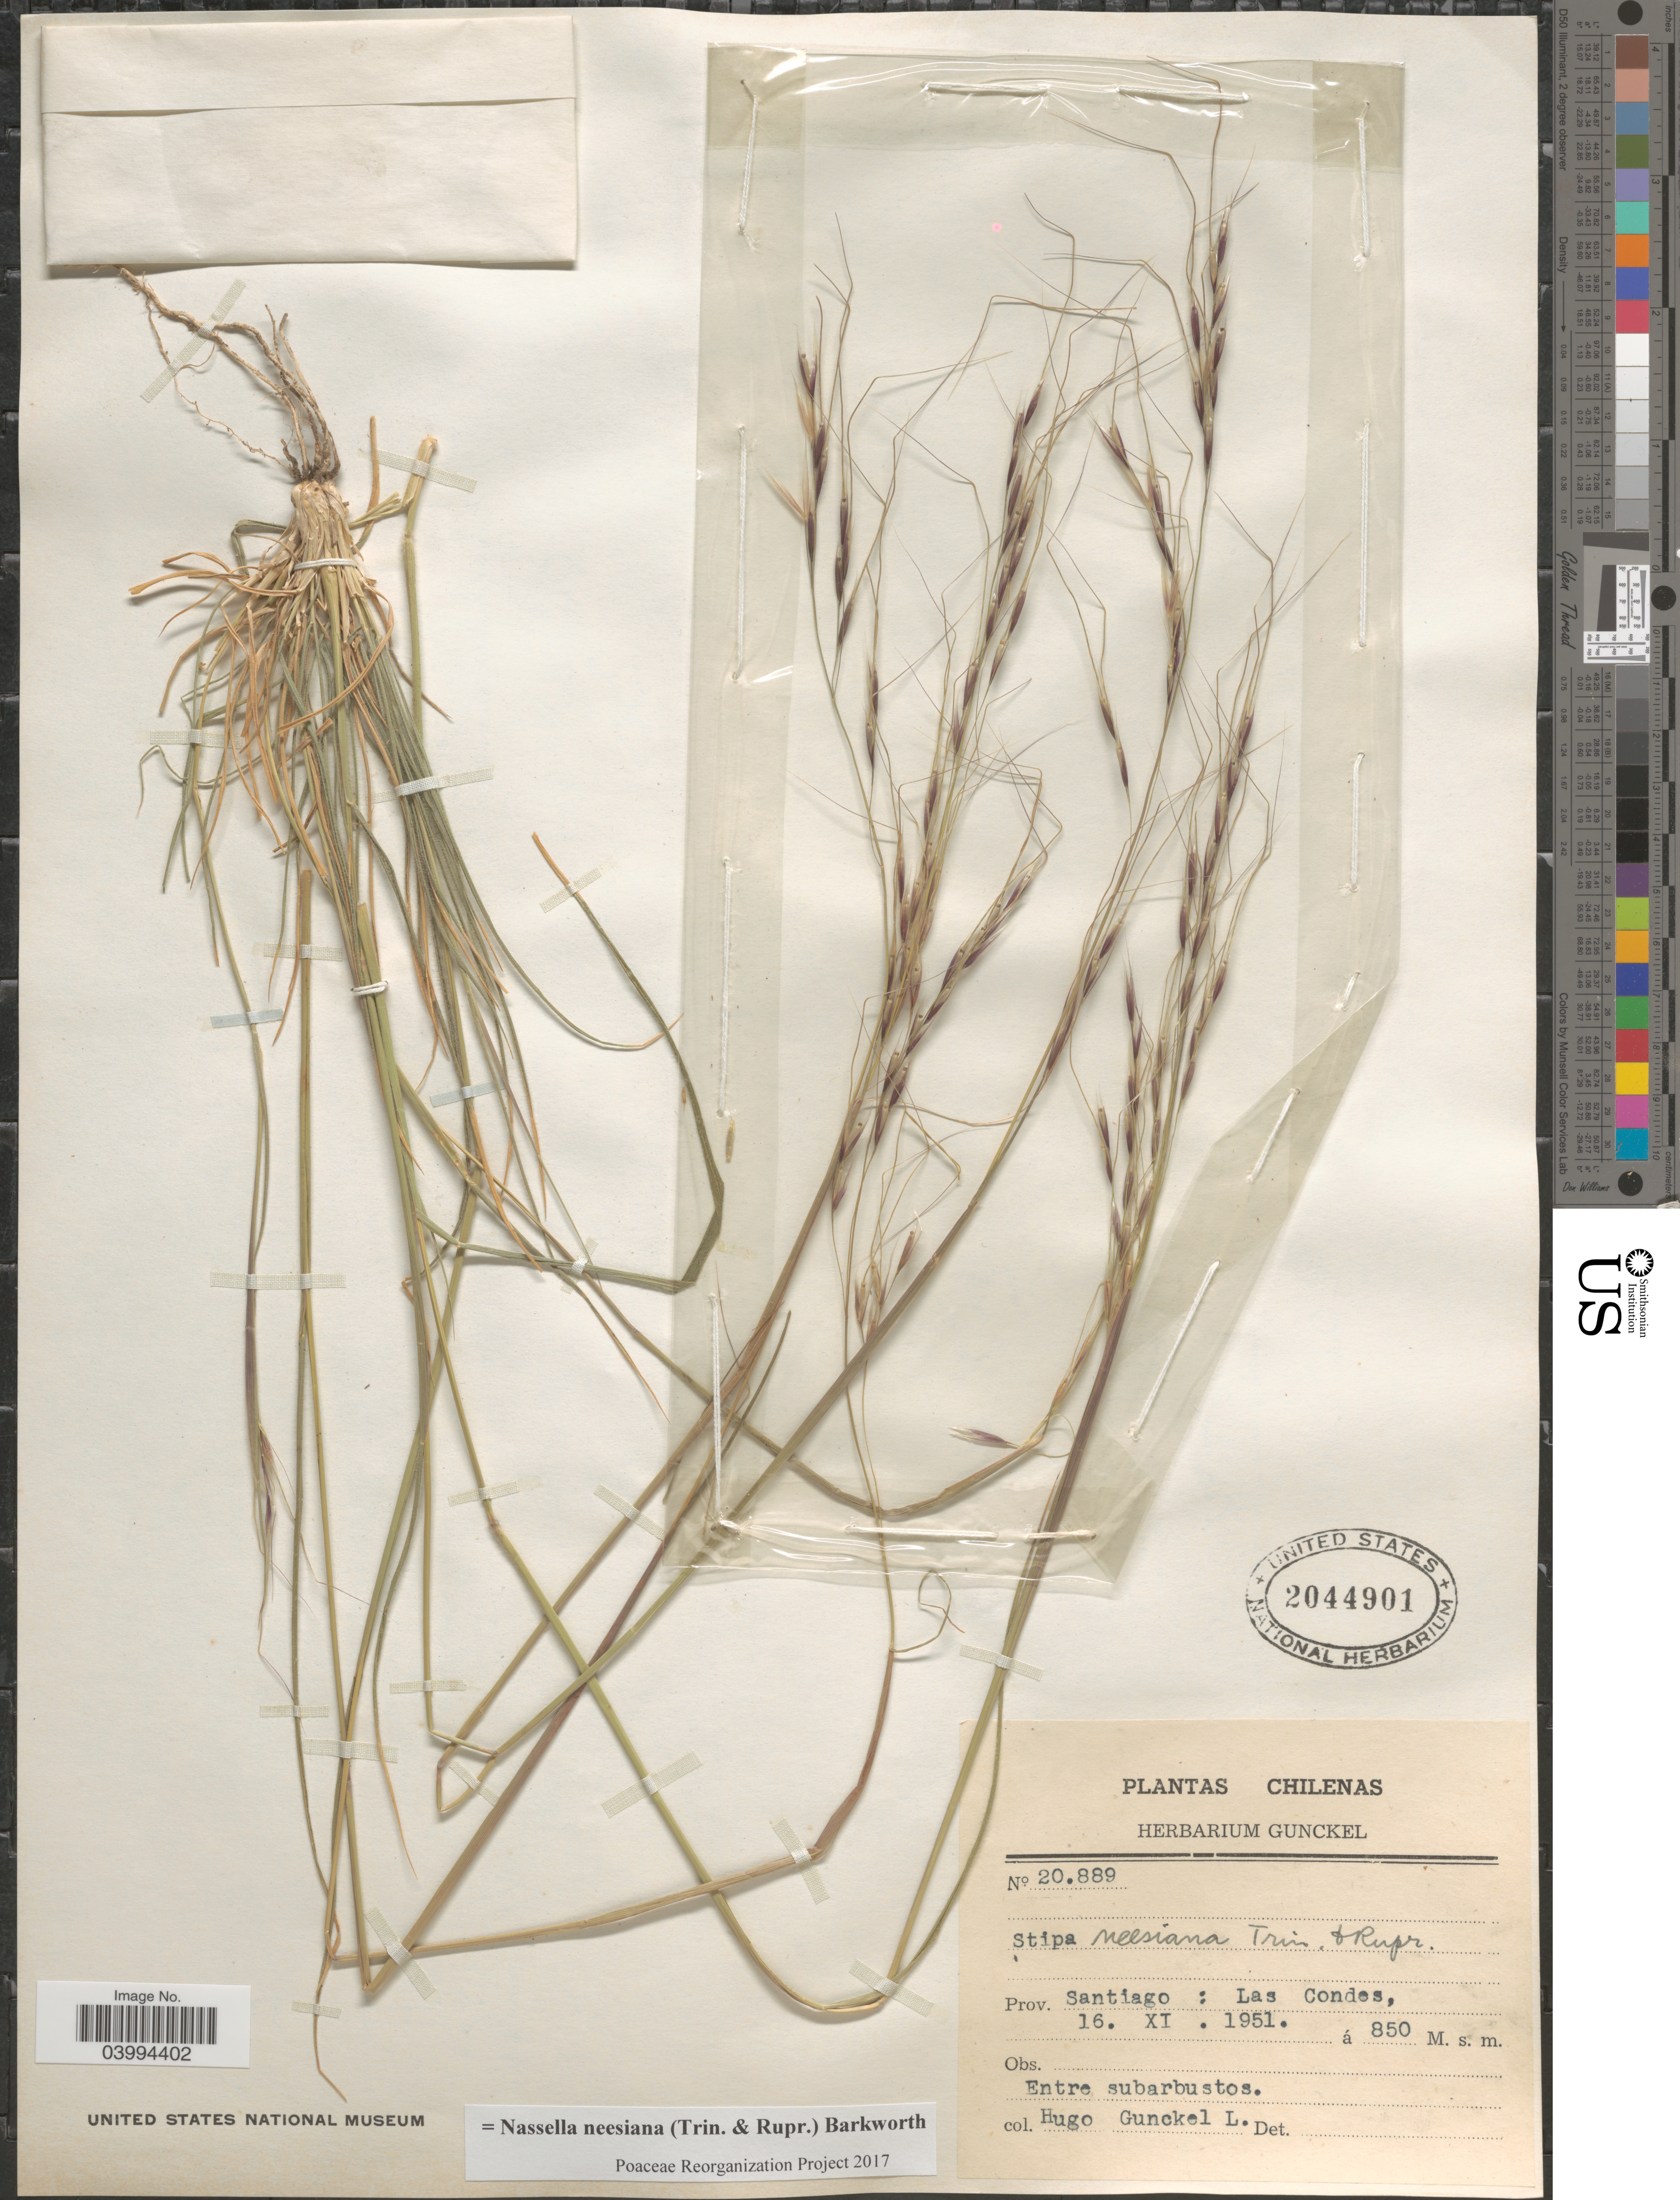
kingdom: Plantae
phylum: Tracheophyta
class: Liliopsida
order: Poales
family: Poaceae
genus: Nassella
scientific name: Nassella neesiana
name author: (Trin. & Rupr.) Barkworth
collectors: H. Gunckel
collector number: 20889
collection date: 1951-11-16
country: Chile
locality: Prov. Santiago: Las Condes.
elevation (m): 850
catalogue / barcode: US 2044901